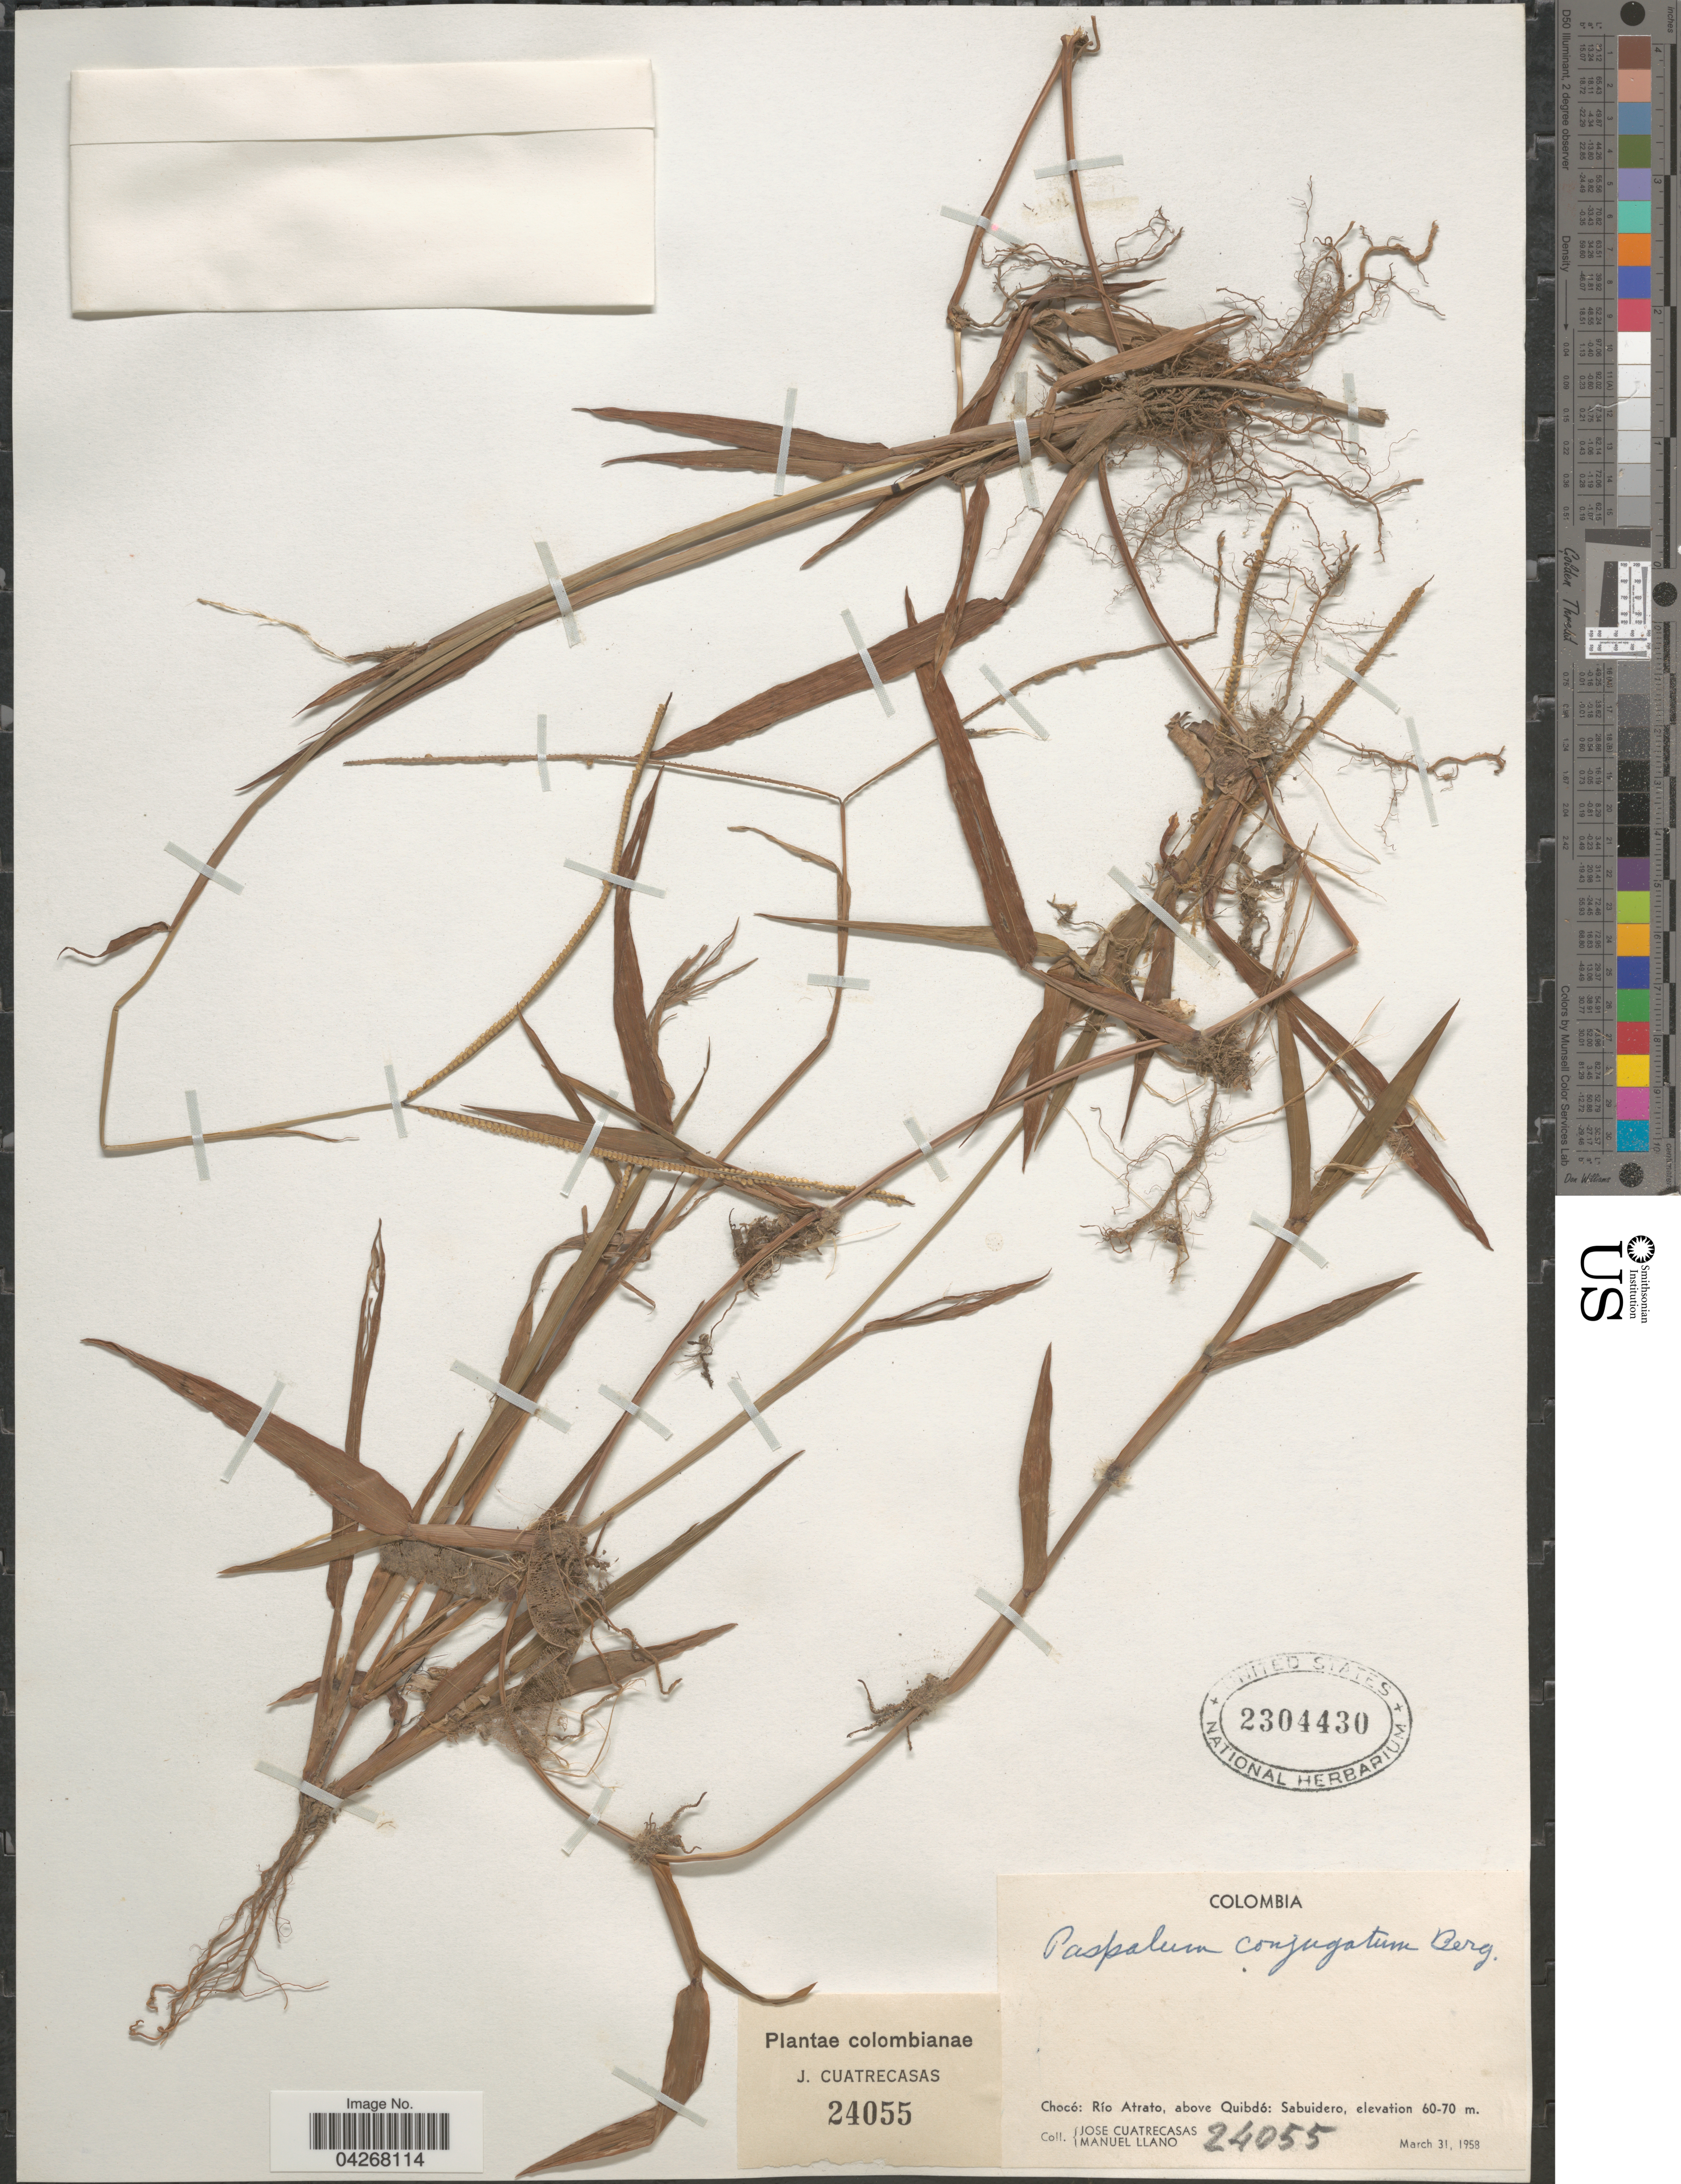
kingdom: Plantae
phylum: Tracheophyta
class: Liliopsida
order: Poales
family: Poaceae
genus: Paspalum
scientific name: Paspalum conjugatum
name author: P.J. Bergius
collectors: J. Cuatrecasas & M. Llano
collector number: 24055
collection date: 1958-03-31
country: Colombia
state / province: Chocó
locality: Río Atrato, above Quibdó: Sabuidero.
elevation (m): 60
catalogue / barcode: US 2304430